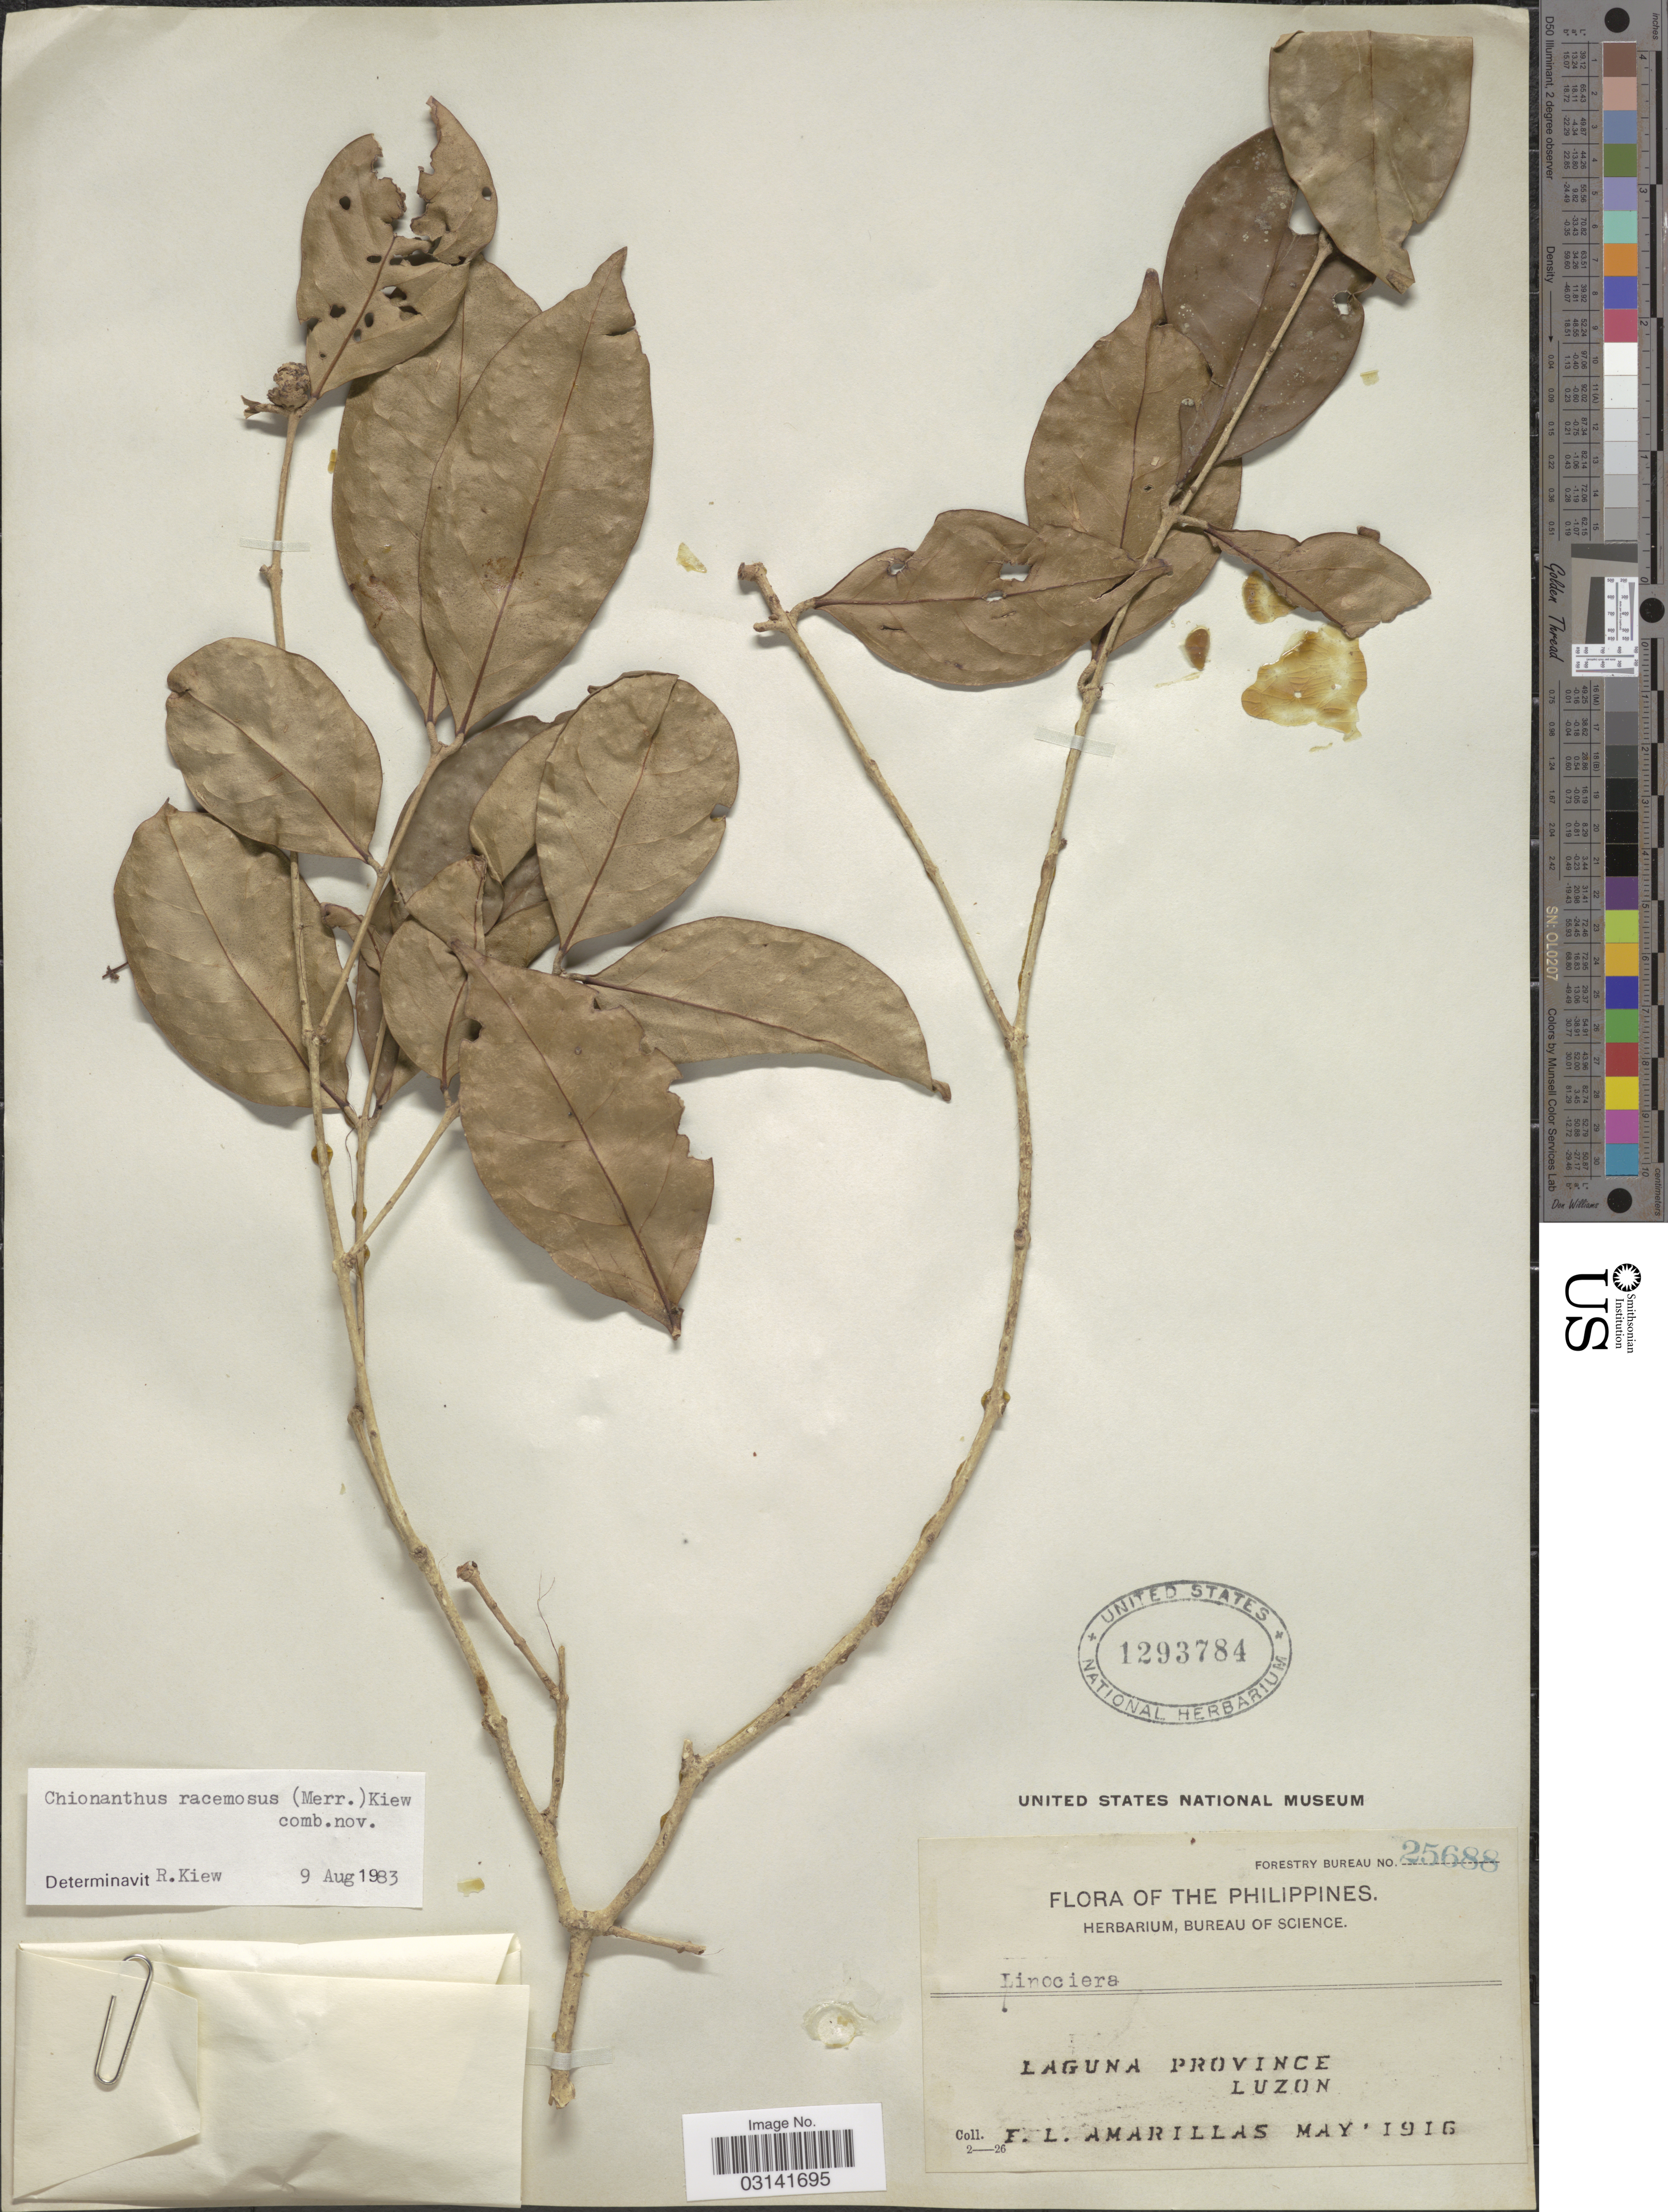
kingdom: Plantae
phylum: Tracheophyta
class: Magnoliopsida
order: Lamiales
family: Oleaceae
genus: Chionanthus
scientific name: Chionanthus racemosus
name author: (Merr.) Kiew & Pelser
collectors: F. Amarillas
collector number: Forestry Bureau 25688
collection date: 1916-05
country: Philippines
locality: Laguna Province. Luzon.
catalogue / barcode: US 1293784